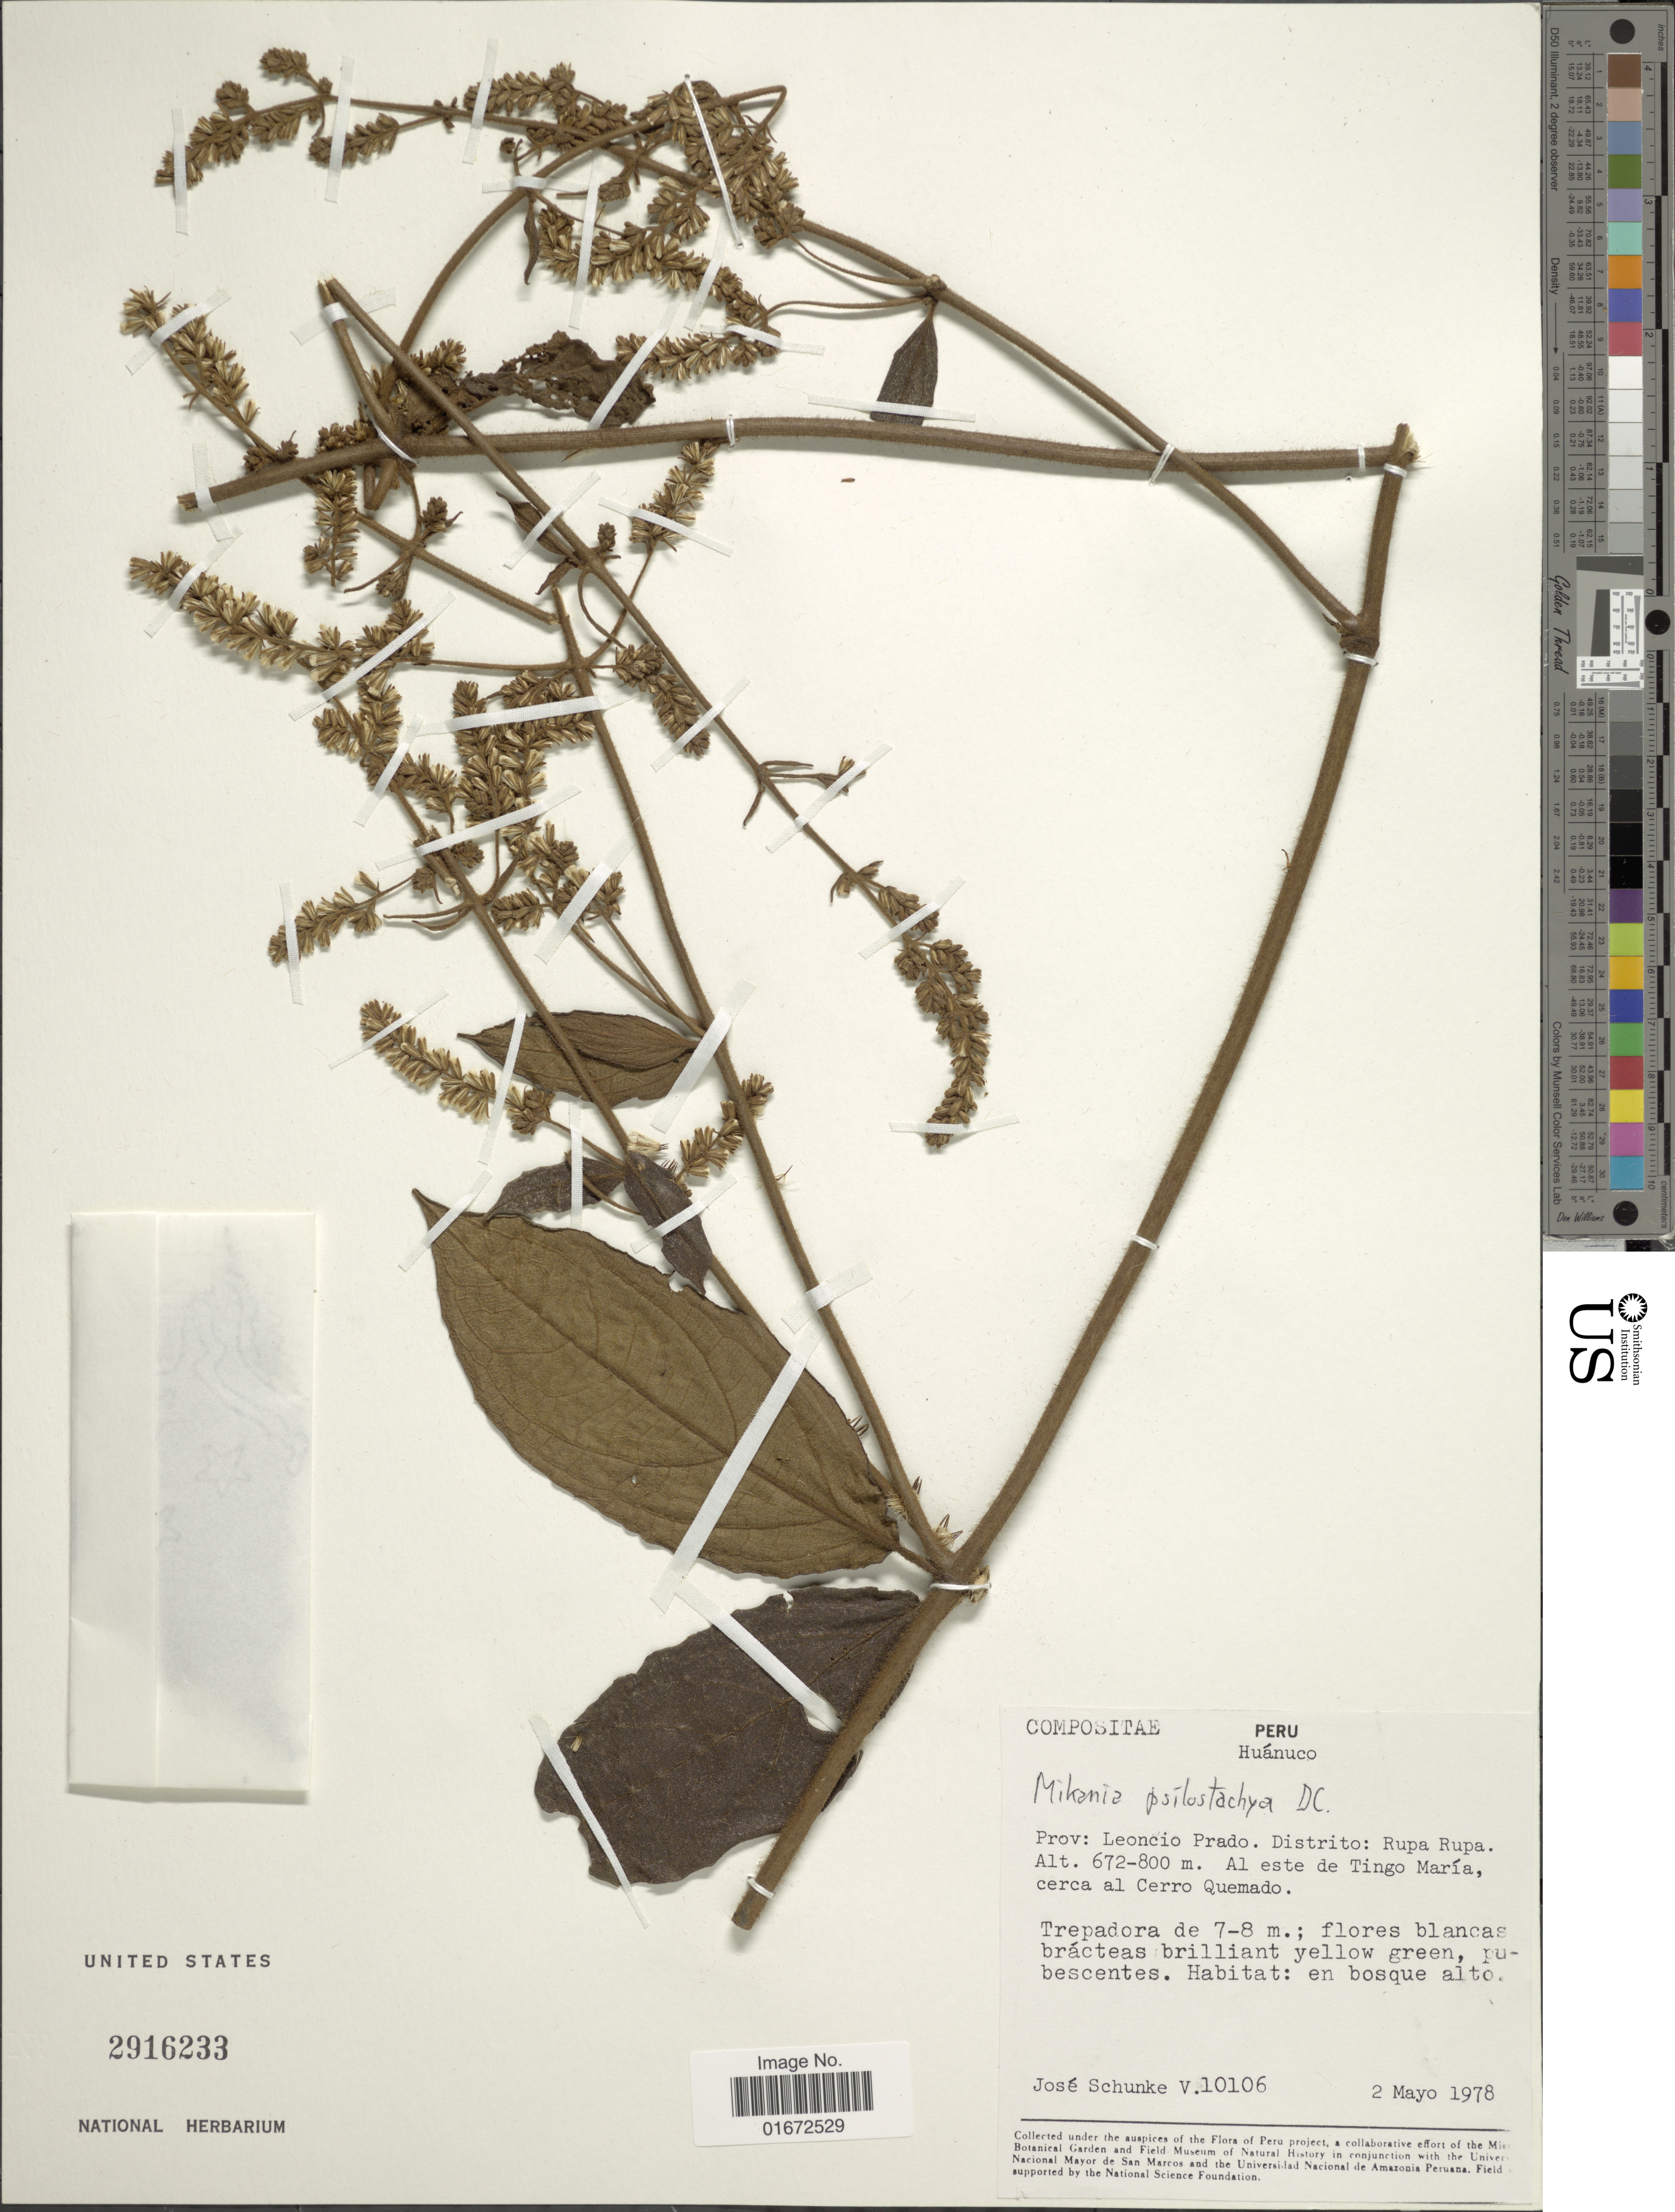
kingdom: Plantae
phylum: Tracheophyta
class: Magnoliopsida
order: Asterales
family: Asteraceae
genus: Mikania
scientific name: Mikania psilostachya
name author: DC.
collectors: J. Schunke Vigo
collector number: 10106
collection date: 1978-05-02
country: Peru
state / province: Huánuco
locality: Prov: Leoncio Prado. Distrito: Rupa Rupa. Al este de Tingo María, cerca al Cerro Quemado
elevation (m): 672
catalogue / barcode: US 2916233